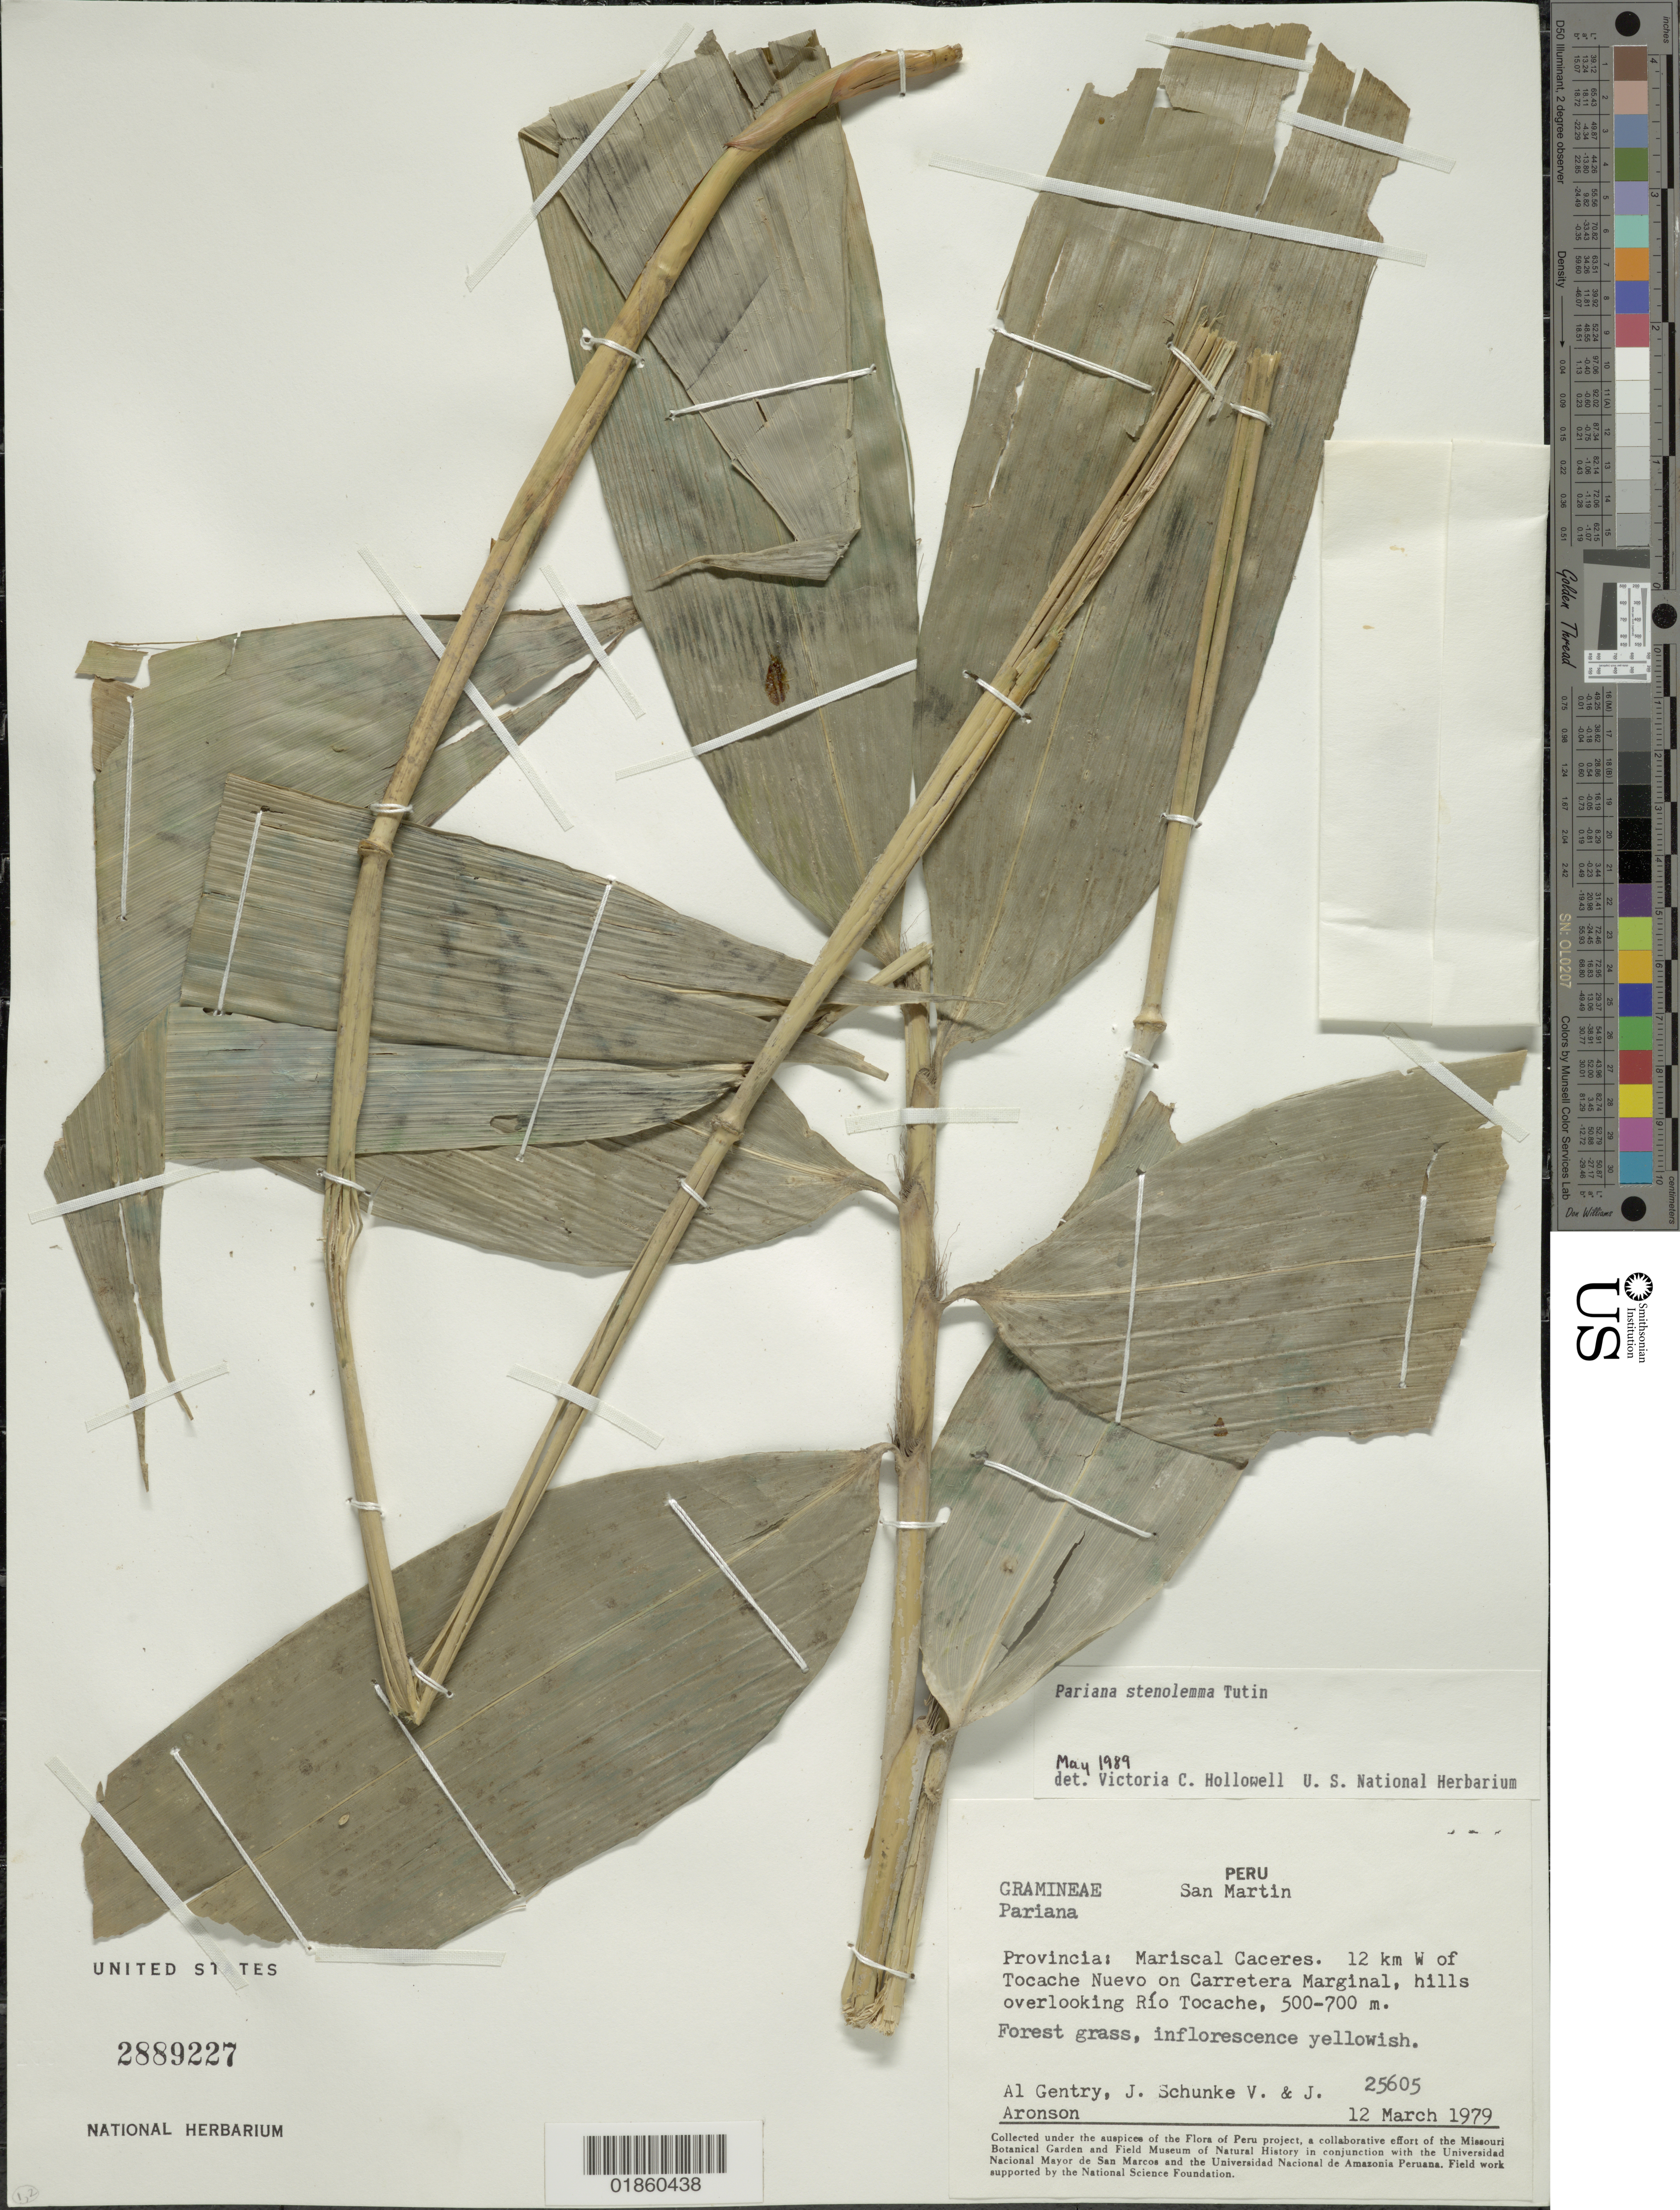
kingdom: Plantae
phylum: Tracheophyta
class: Liliopsida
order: Poales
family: Poaceae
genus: Pariana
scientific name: Pariana stenolemma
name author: Tutin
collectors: A. H. Gentry, J. Schunke Vigo & J. Aronson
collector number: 25605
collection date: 1979-03-12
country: Peru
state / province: San Martín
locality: Provincia: Mariscal Caceres. 12 km W of Tocache Nuevo on Carretera Marginal, hills overlooking Río Tochache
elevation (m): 500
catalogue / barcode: US 2889227